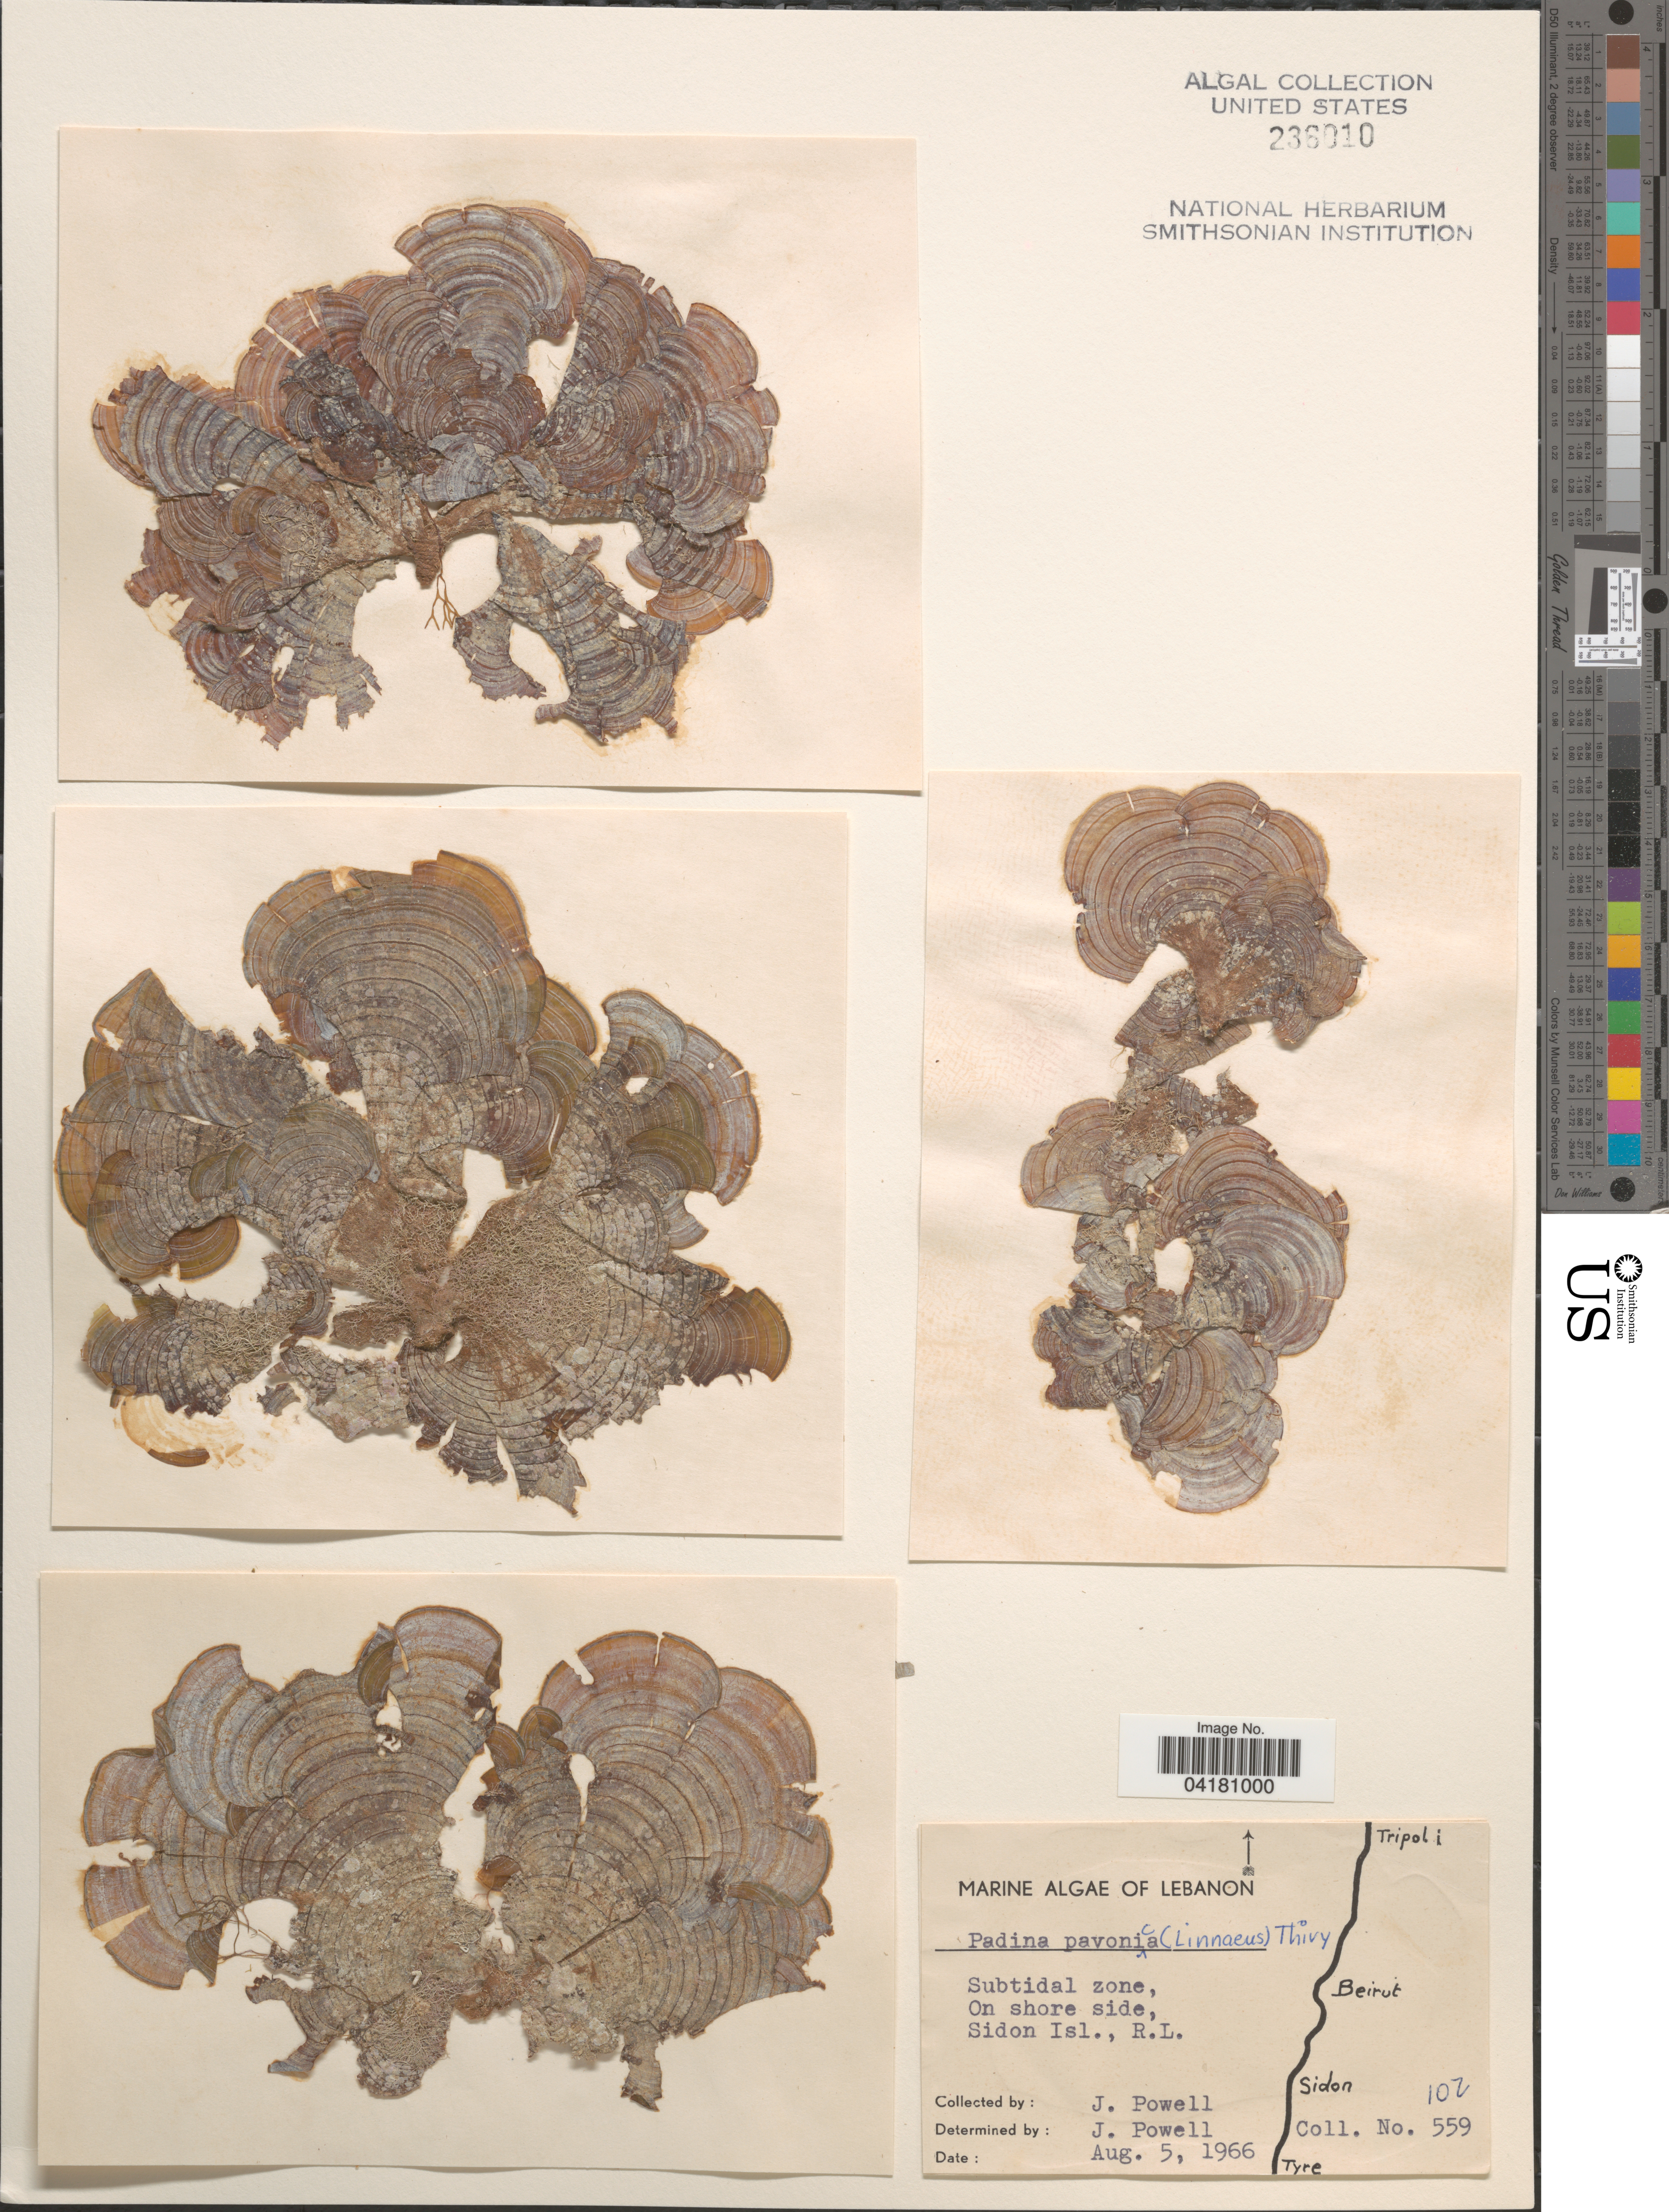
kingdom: Chromista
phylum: Ochrophyta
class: Phaeophyceae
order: Dictyotales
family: Dictyotaceae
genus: Padina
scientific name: Padina pavonica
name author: (L.) Thivy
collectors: J. Powell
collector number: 559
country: Lebanon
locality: Subtidal zone, On shore side, Sidon Isl., R.L.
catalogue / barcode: US 236010